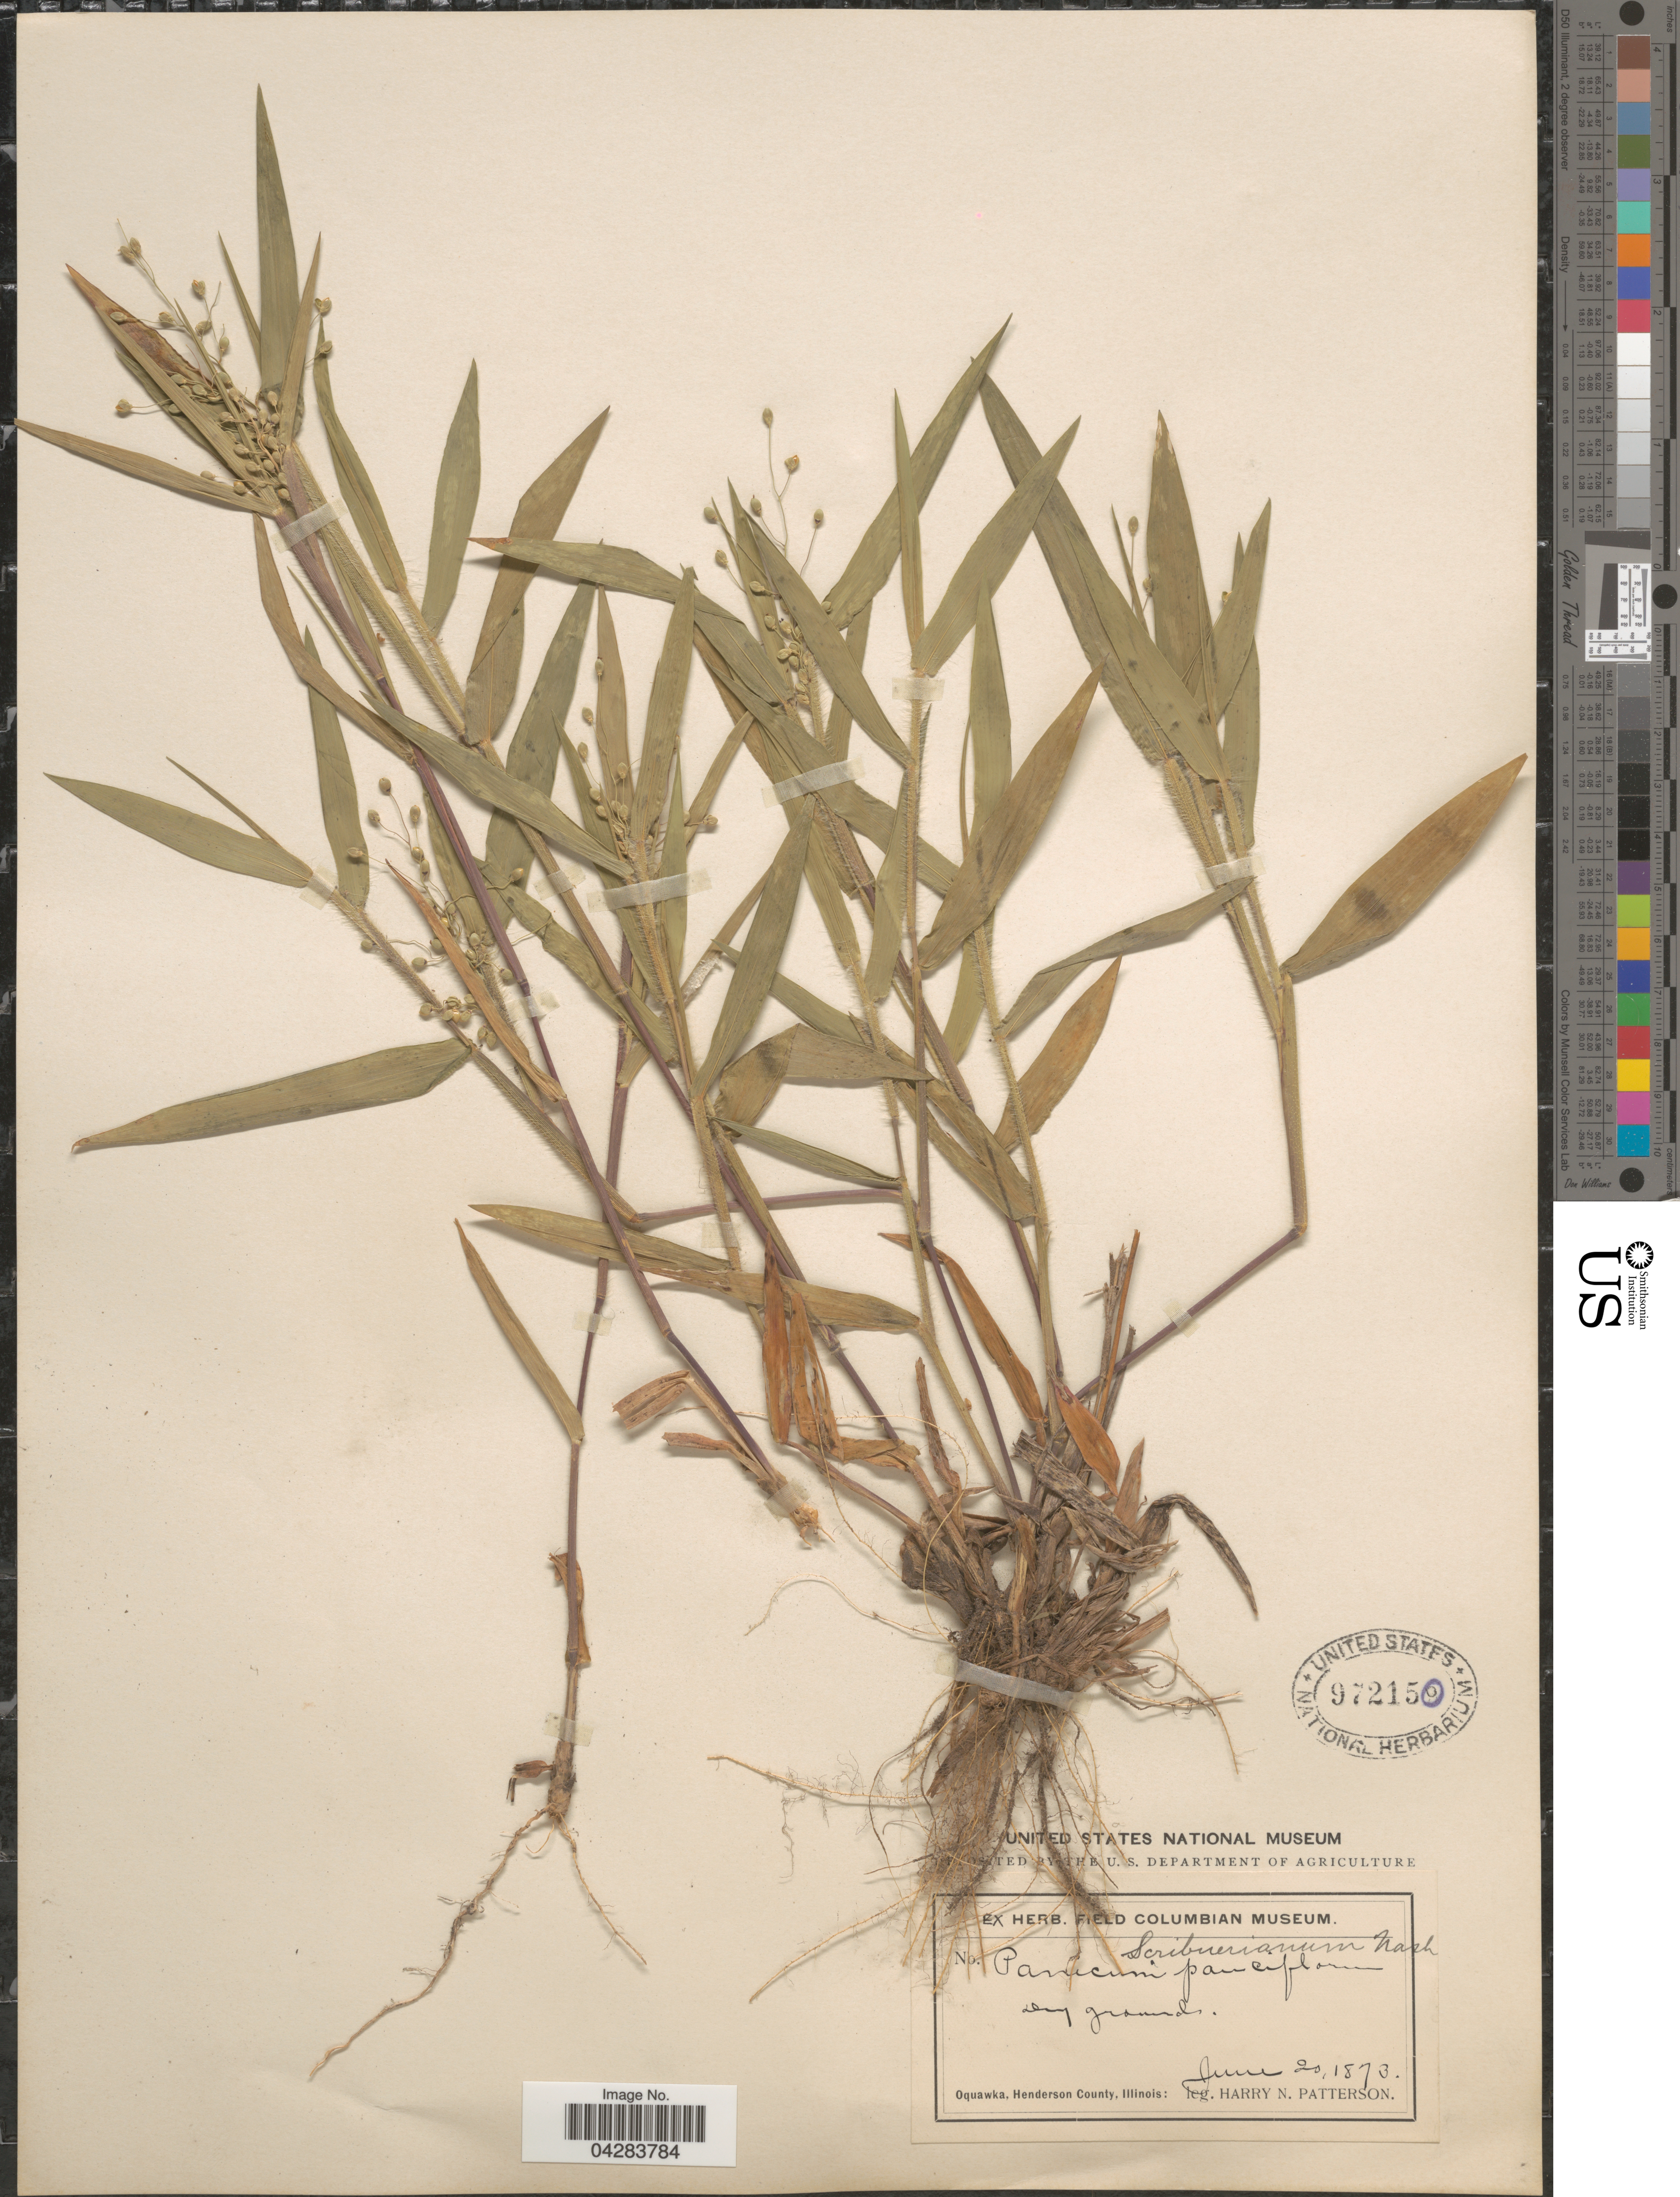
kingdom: Plantae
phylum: Tracheophyta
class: Liliopsida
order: Poales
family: Poaceae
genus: Dichanthelium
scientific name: Dichanthelium oligosanthes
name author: (Schult.) Gould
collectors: H. N. Patterson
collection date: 1873-06-20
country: United States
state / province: Illinois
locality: Oquawka, Henderson County.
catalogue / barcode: US 972150